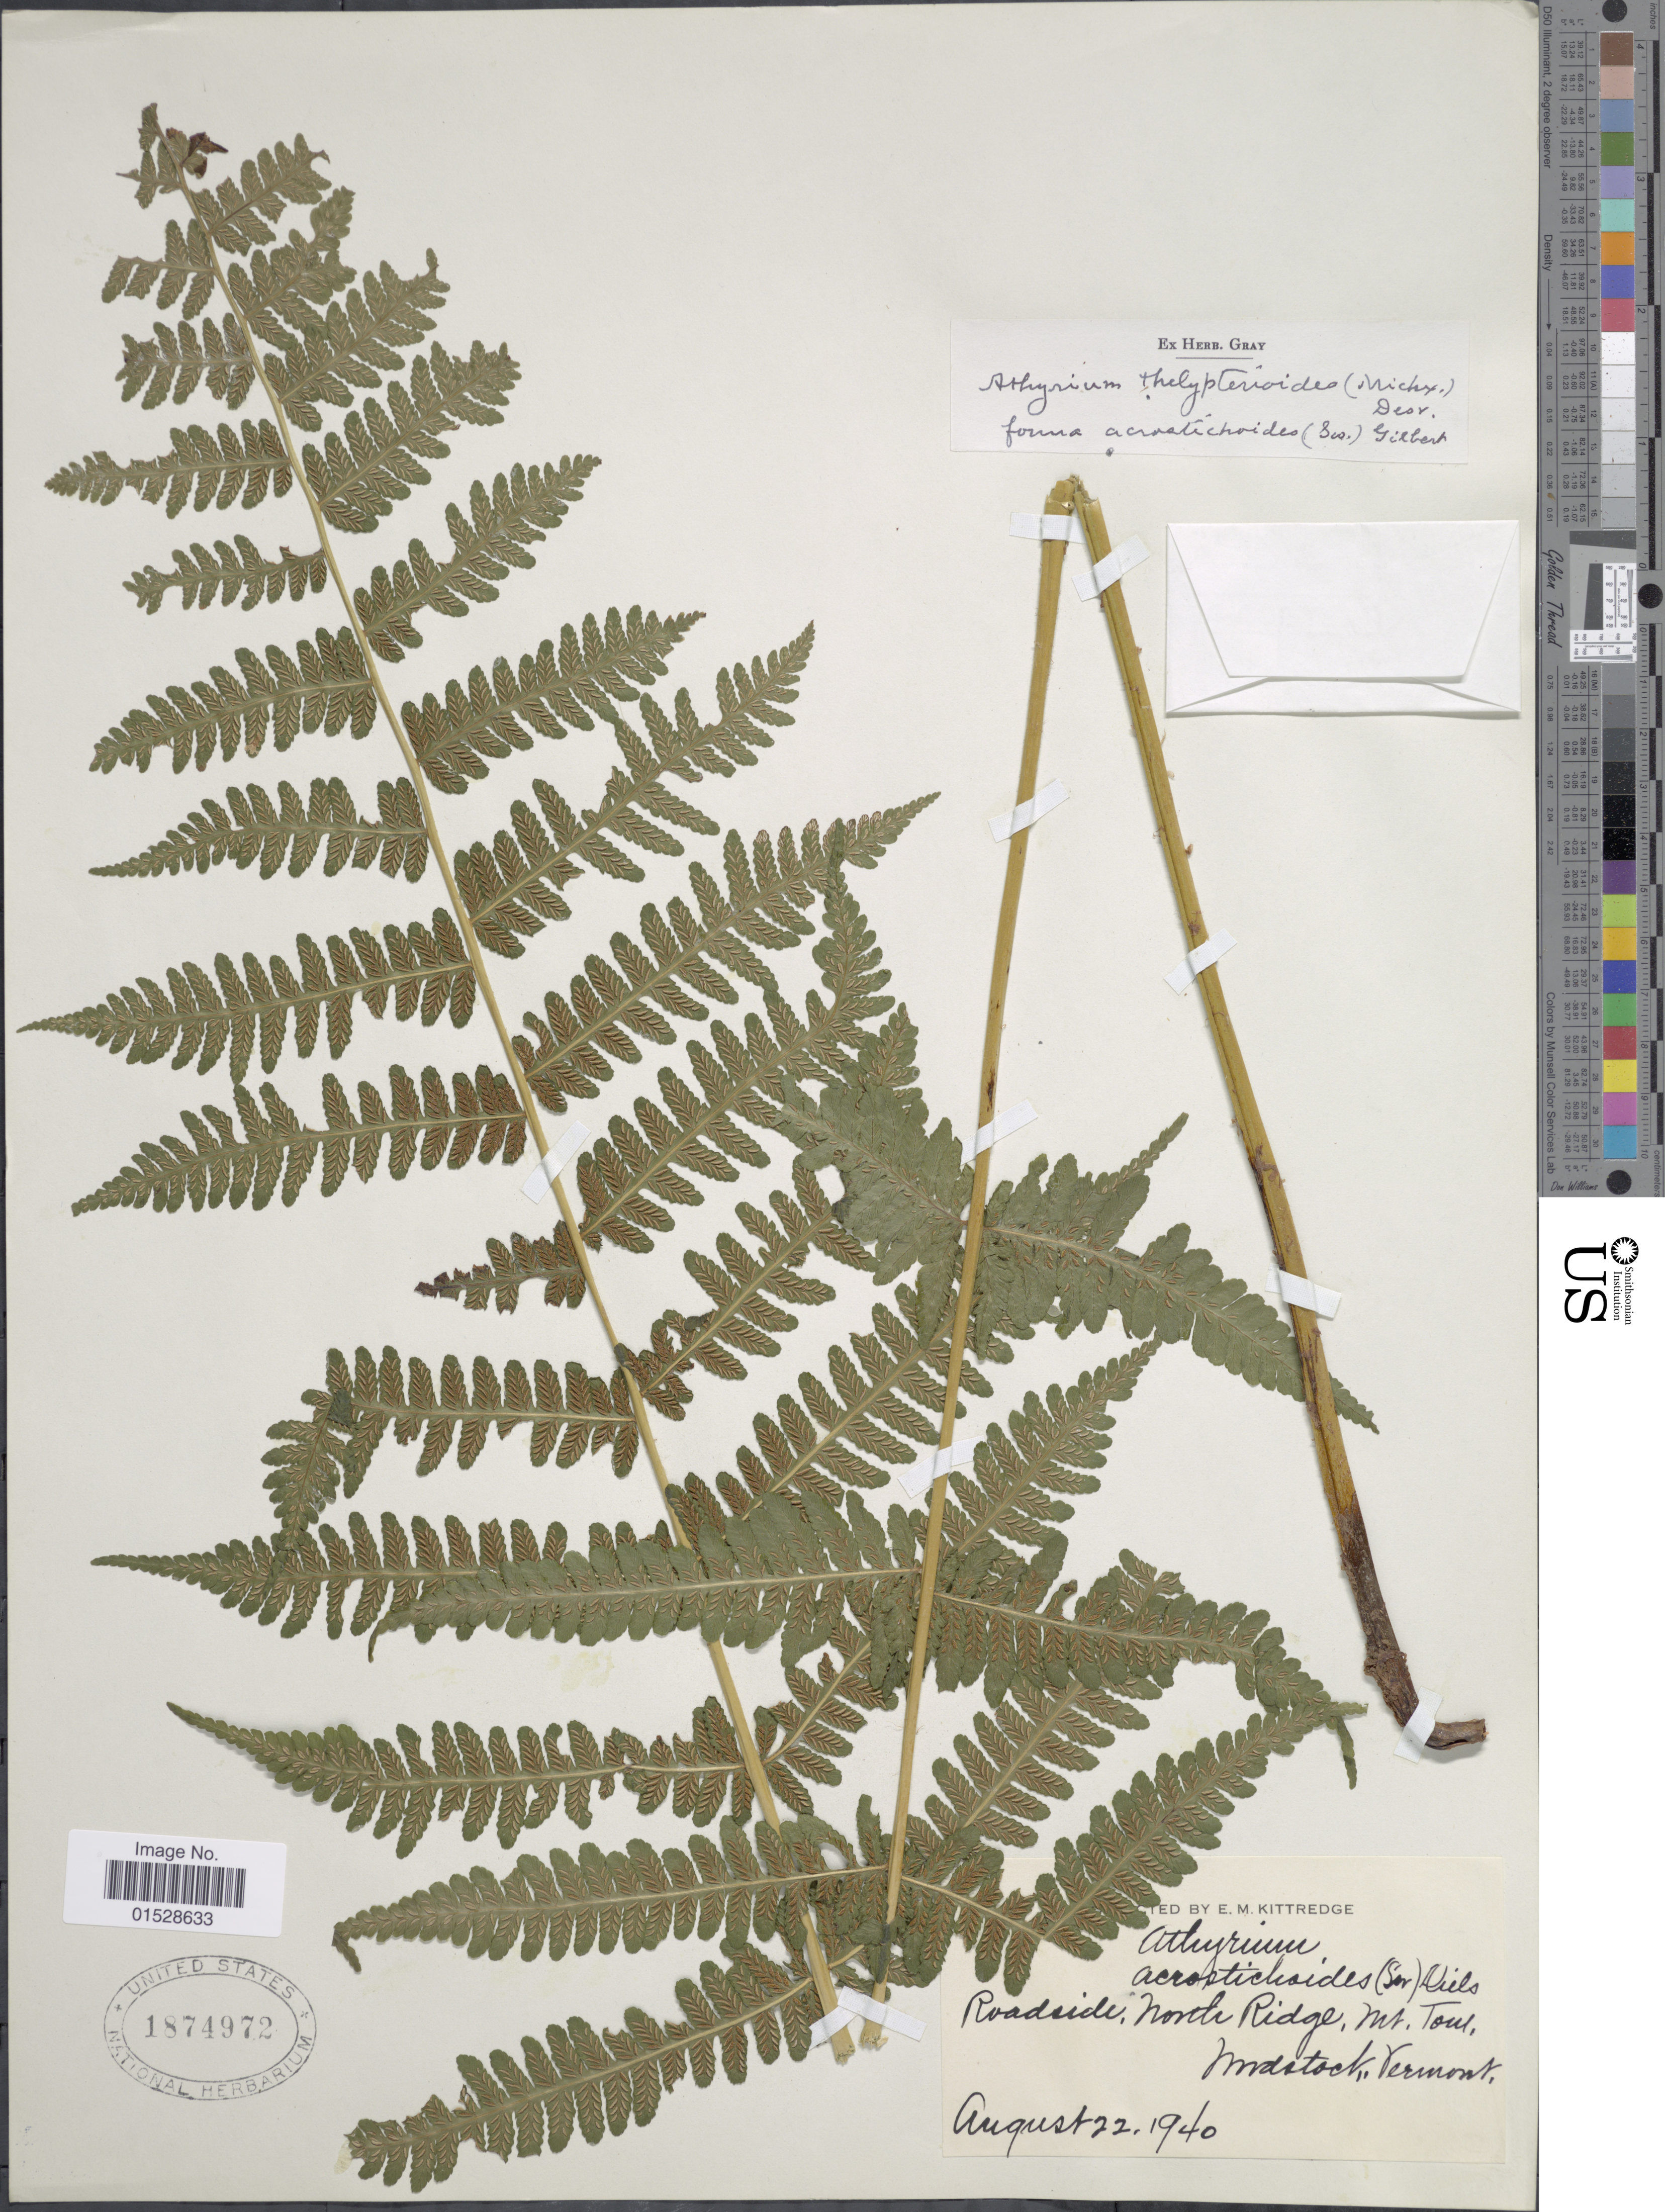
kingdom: Plantae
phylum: Tracheophyta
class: Polypodiopsida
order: Polypodiales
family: Athyriaceae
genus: Deparia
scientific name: Deparia acrostichoides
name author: (Sw.) M. Kato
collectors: E. Kittredge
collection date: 1940-08-22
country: United States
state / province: Vermont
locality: Roadside, North Ridge, Mt. Tom, Woodstock, Vermont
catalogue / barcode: US 1874972